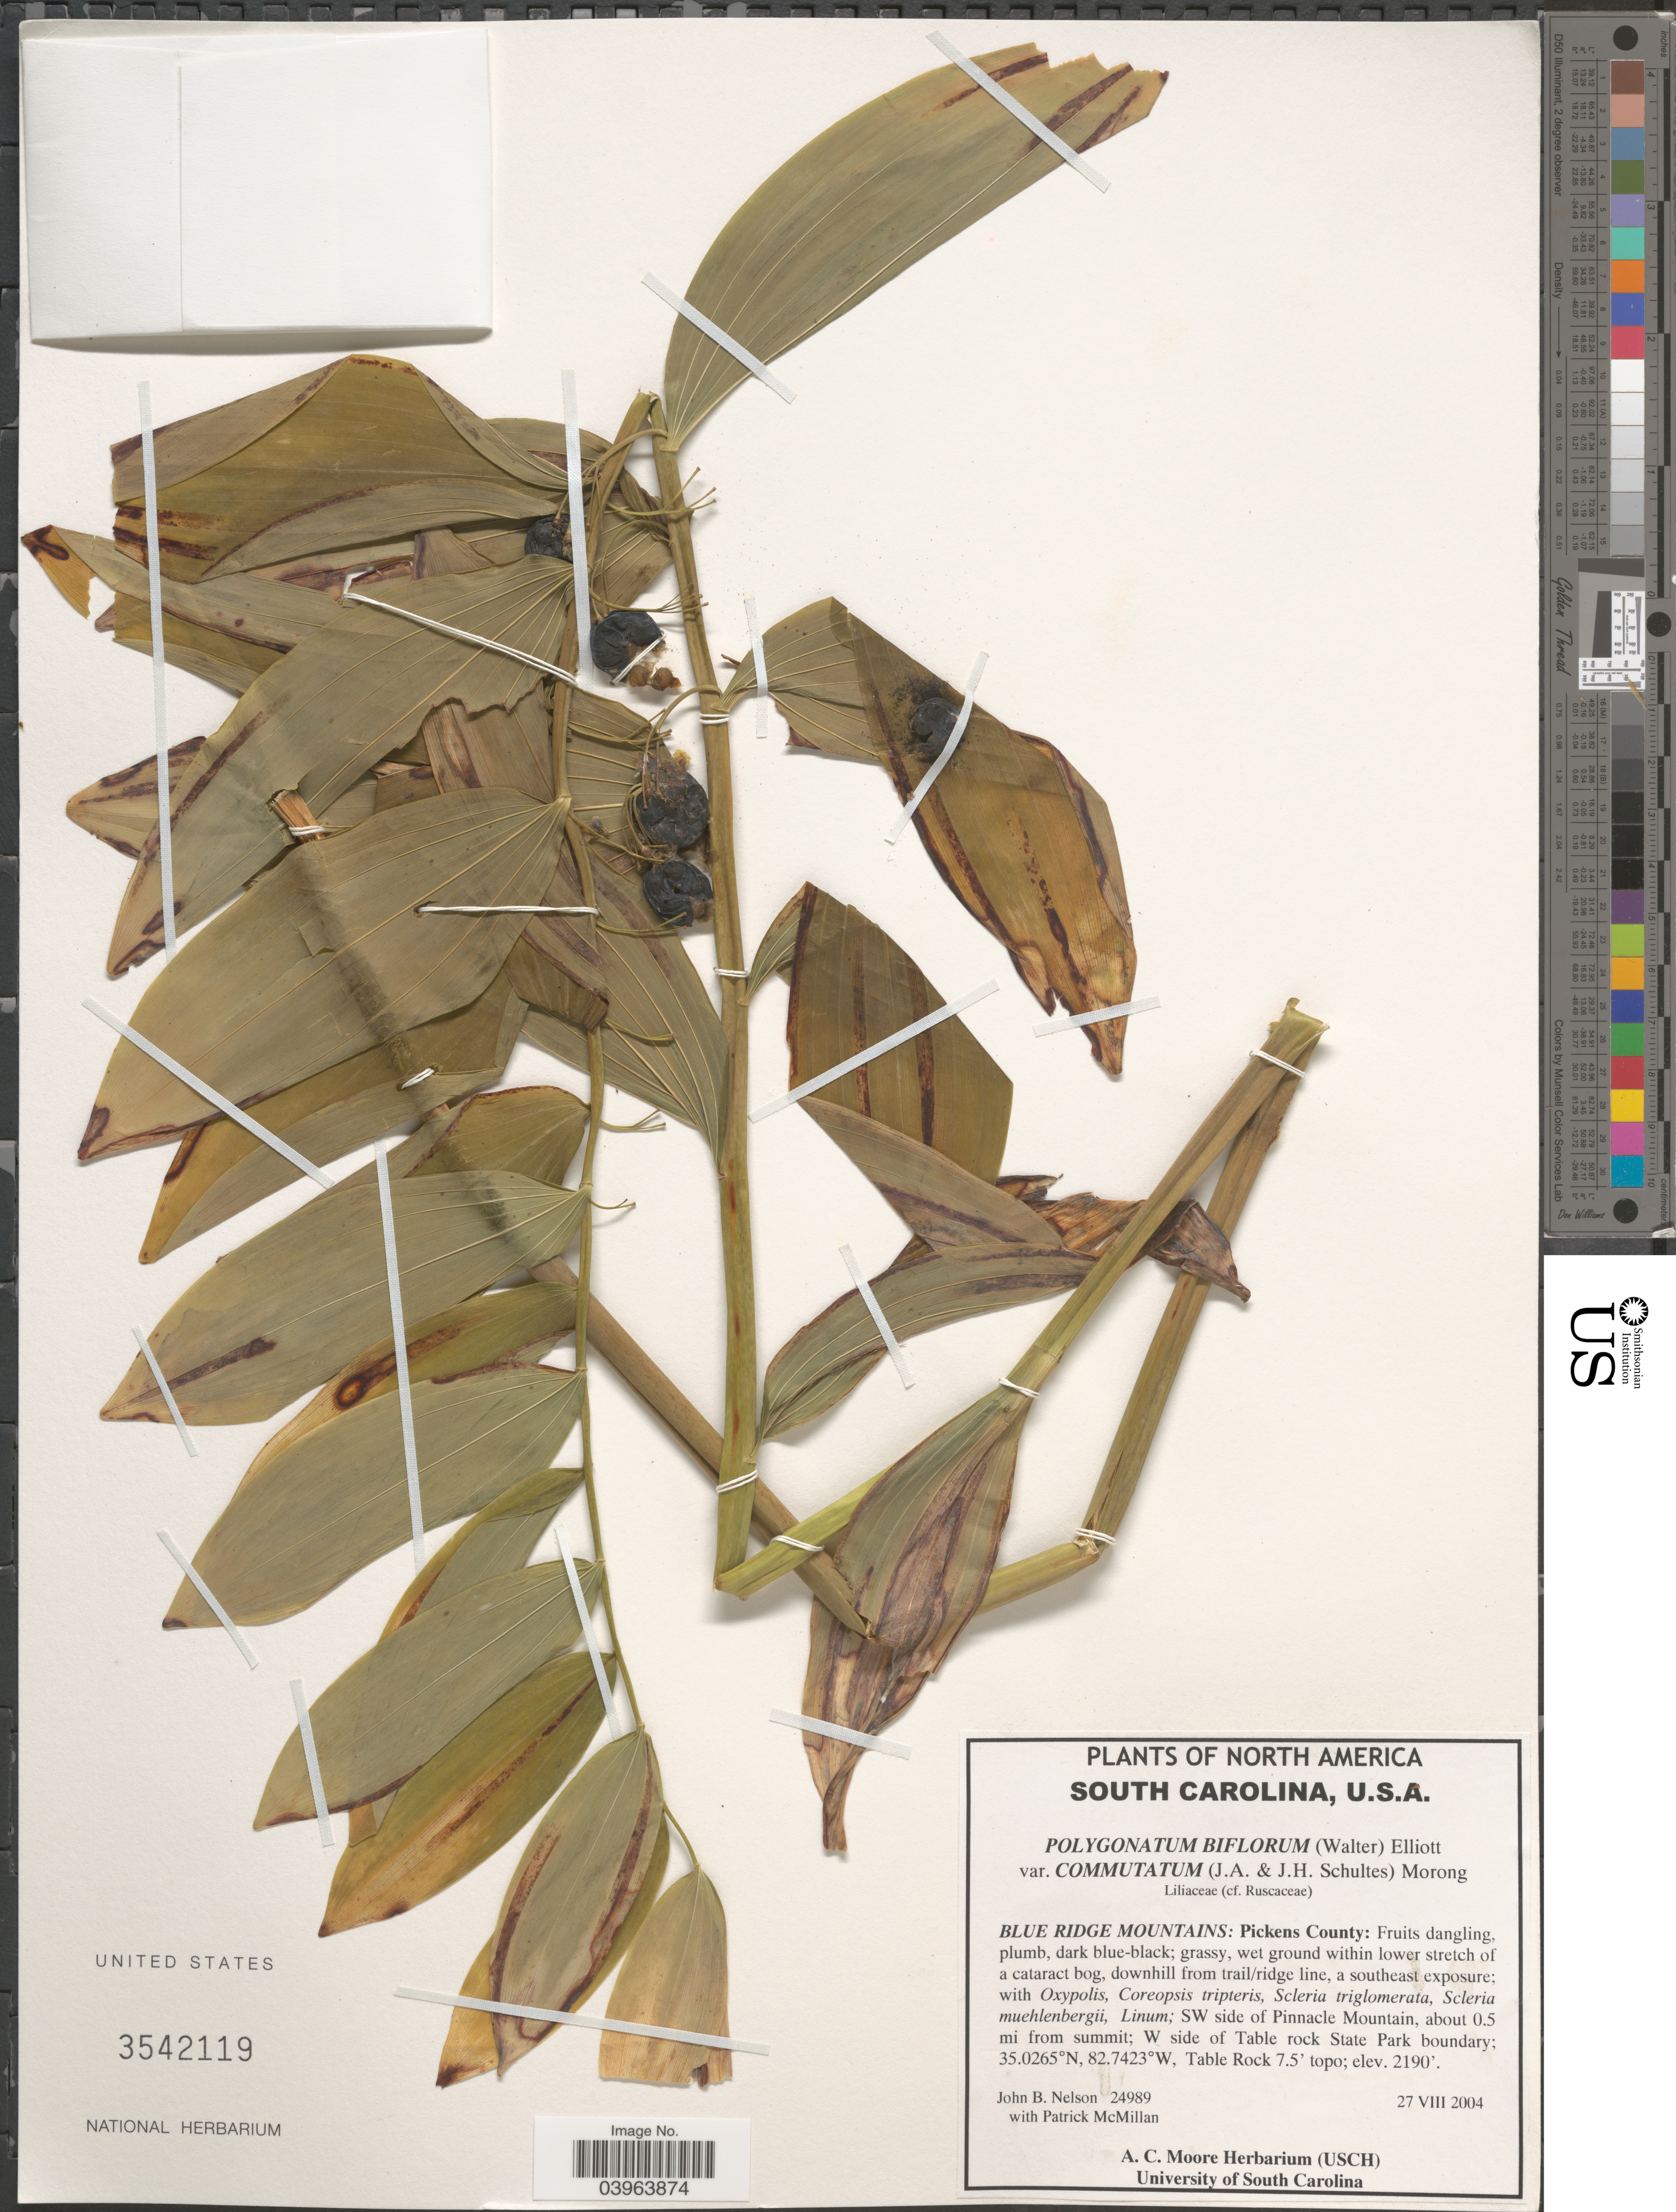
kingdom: Plantae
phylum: Tracheophyta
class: Liliopsida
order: Asparagales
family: Asparagaceae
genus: Polygonatum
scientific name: Polygonatum commutatum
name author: (Schult. f.) A. Dietr.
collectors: J. B. Nelson & P. D. McMillan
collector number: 24989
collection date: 2004-08-27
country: United States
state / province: South Carolina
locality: Blue Ridge Mountains: Pickens County: downhill from trail/ridge line, a southeast exposure: SW side of Pinnacle Mountain, about 0.5 mi from summit; W side of Table rock State Park boundary; Table Rock 7.5' topo.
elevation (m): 668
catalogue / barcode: US 3542119